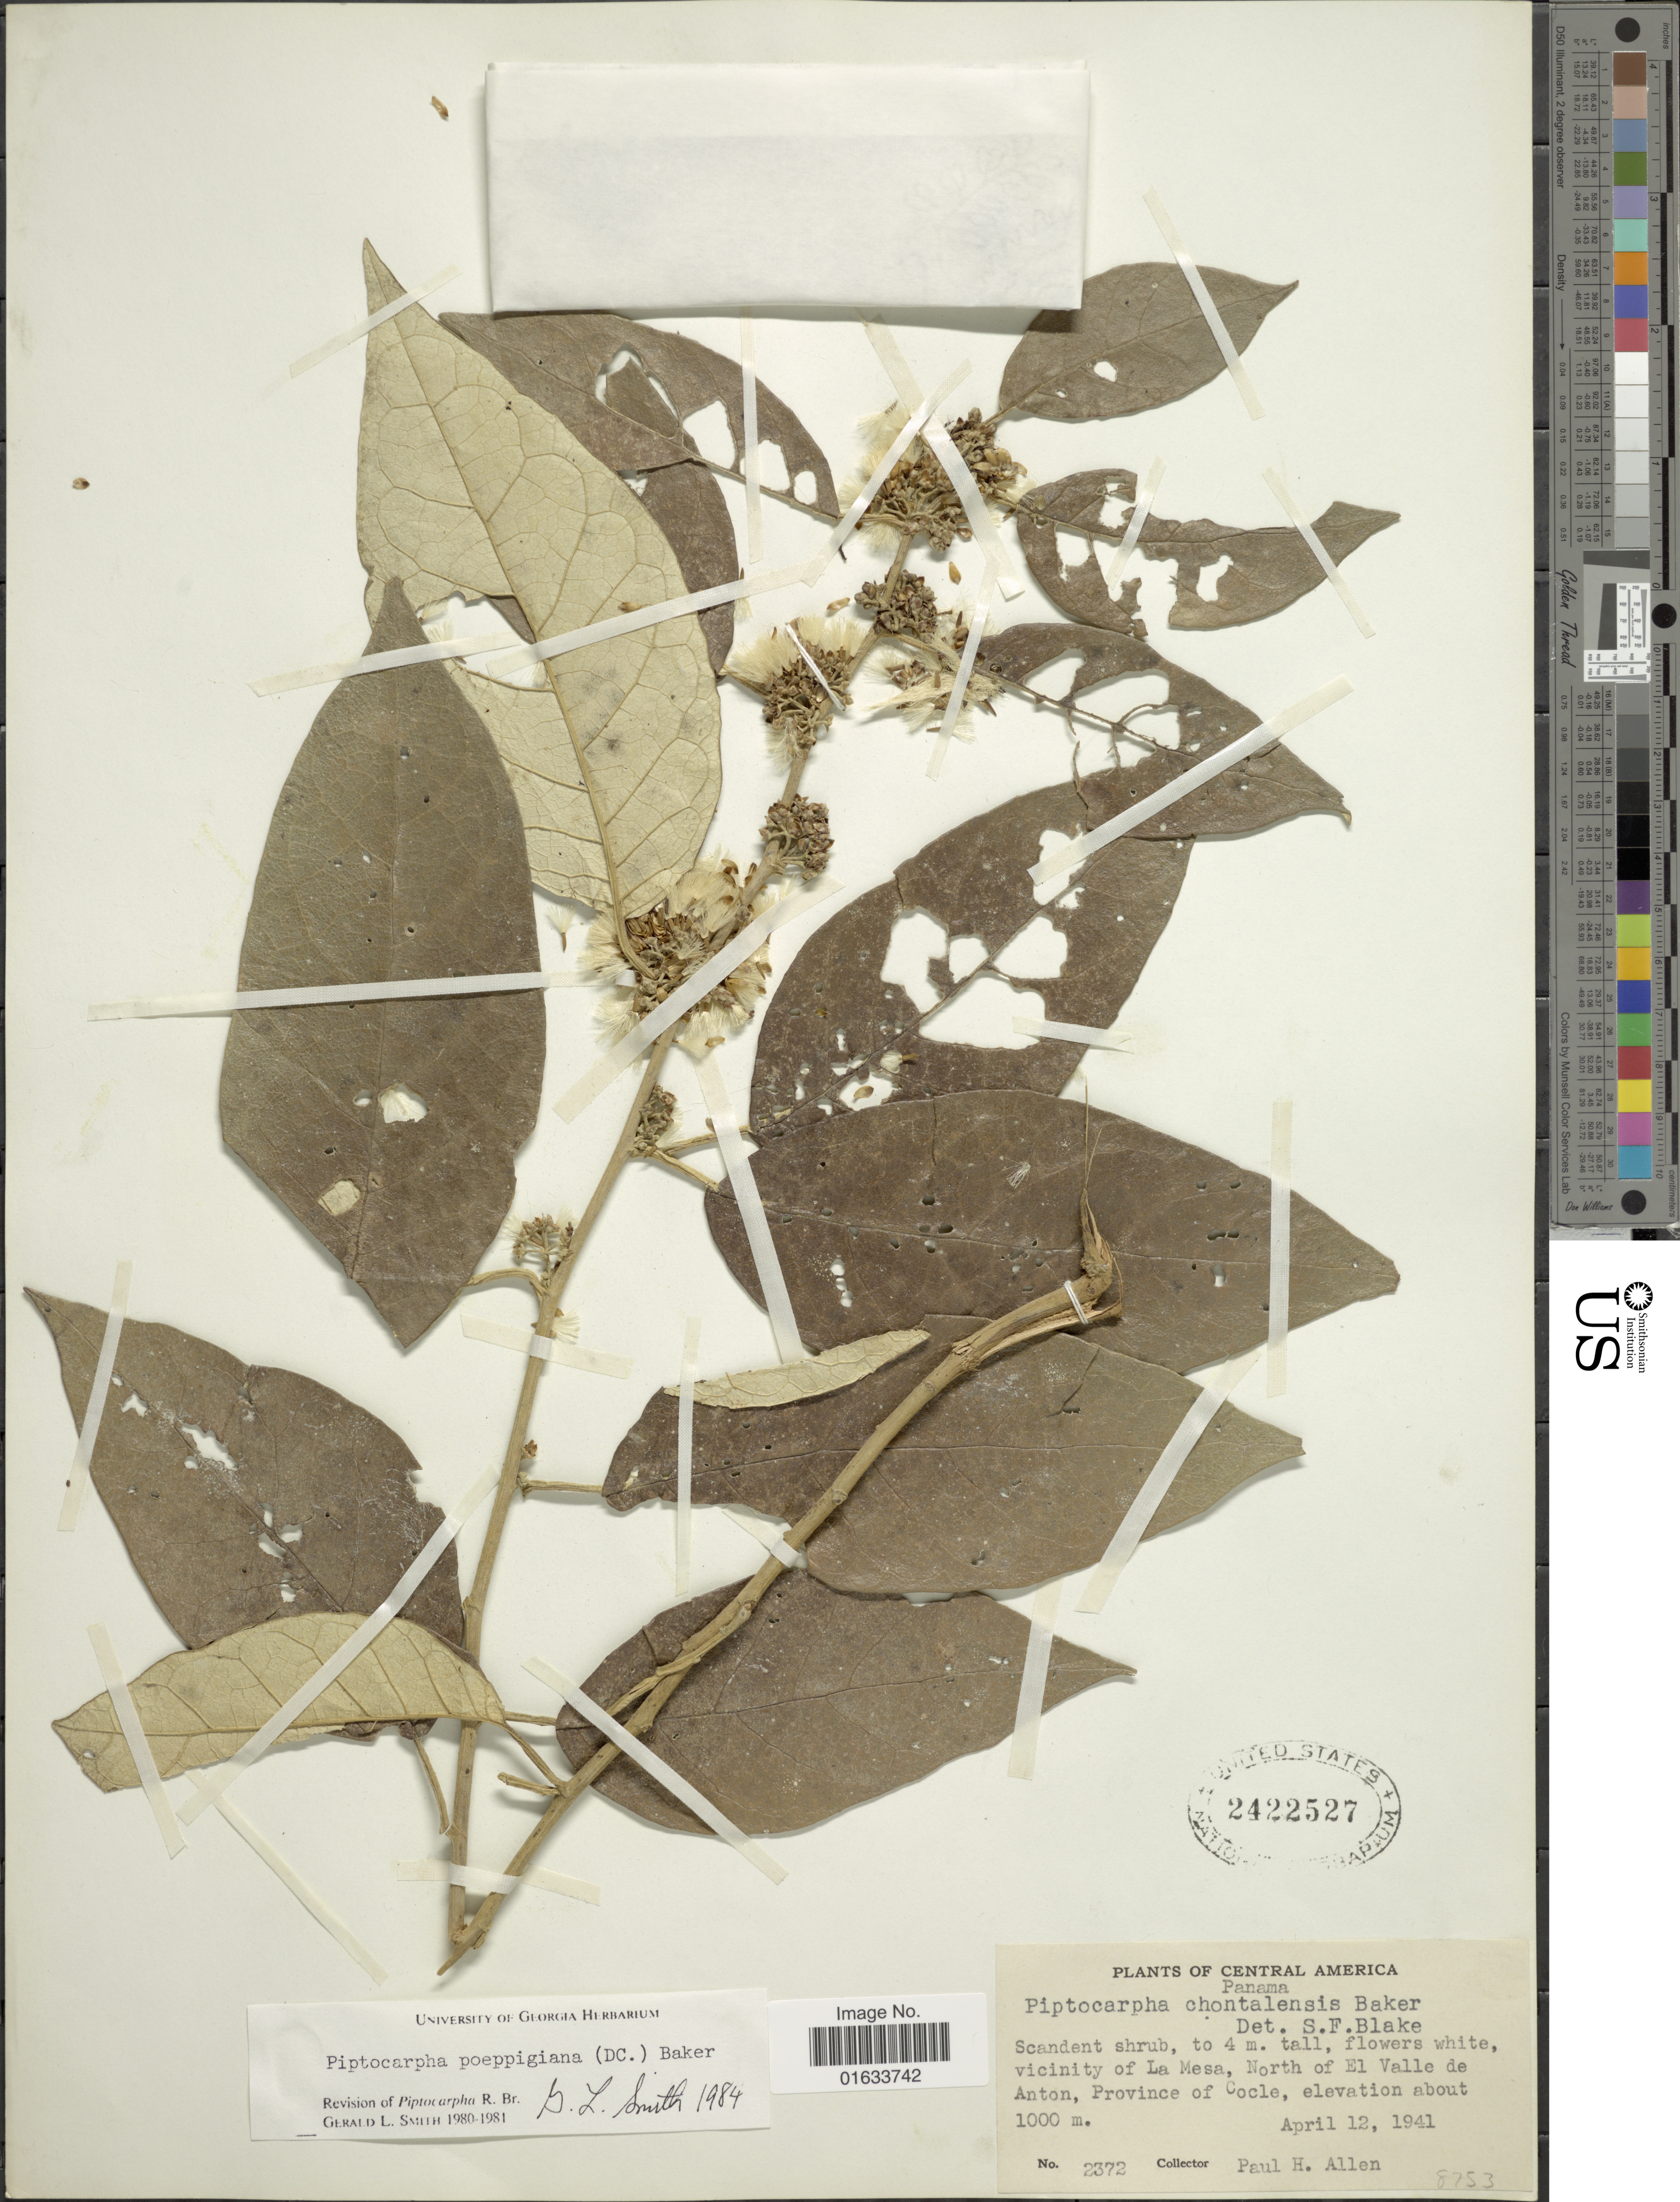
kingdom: Plantae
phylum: Tracheophyta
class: Magnoliopsida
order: Asterales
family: Asteraceae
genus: Piptocarpha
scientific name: Piptocarpha poeppigiana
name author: (DC.) Baker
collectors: P. H. Allen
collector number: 2372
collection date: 1941-04-12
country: Panama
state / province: Coclé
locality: Central America. Panama. Vicinity of La Mesa, North of El Valle de Anton, Province of Cocle.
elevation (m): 1000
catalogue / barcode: US 2422527